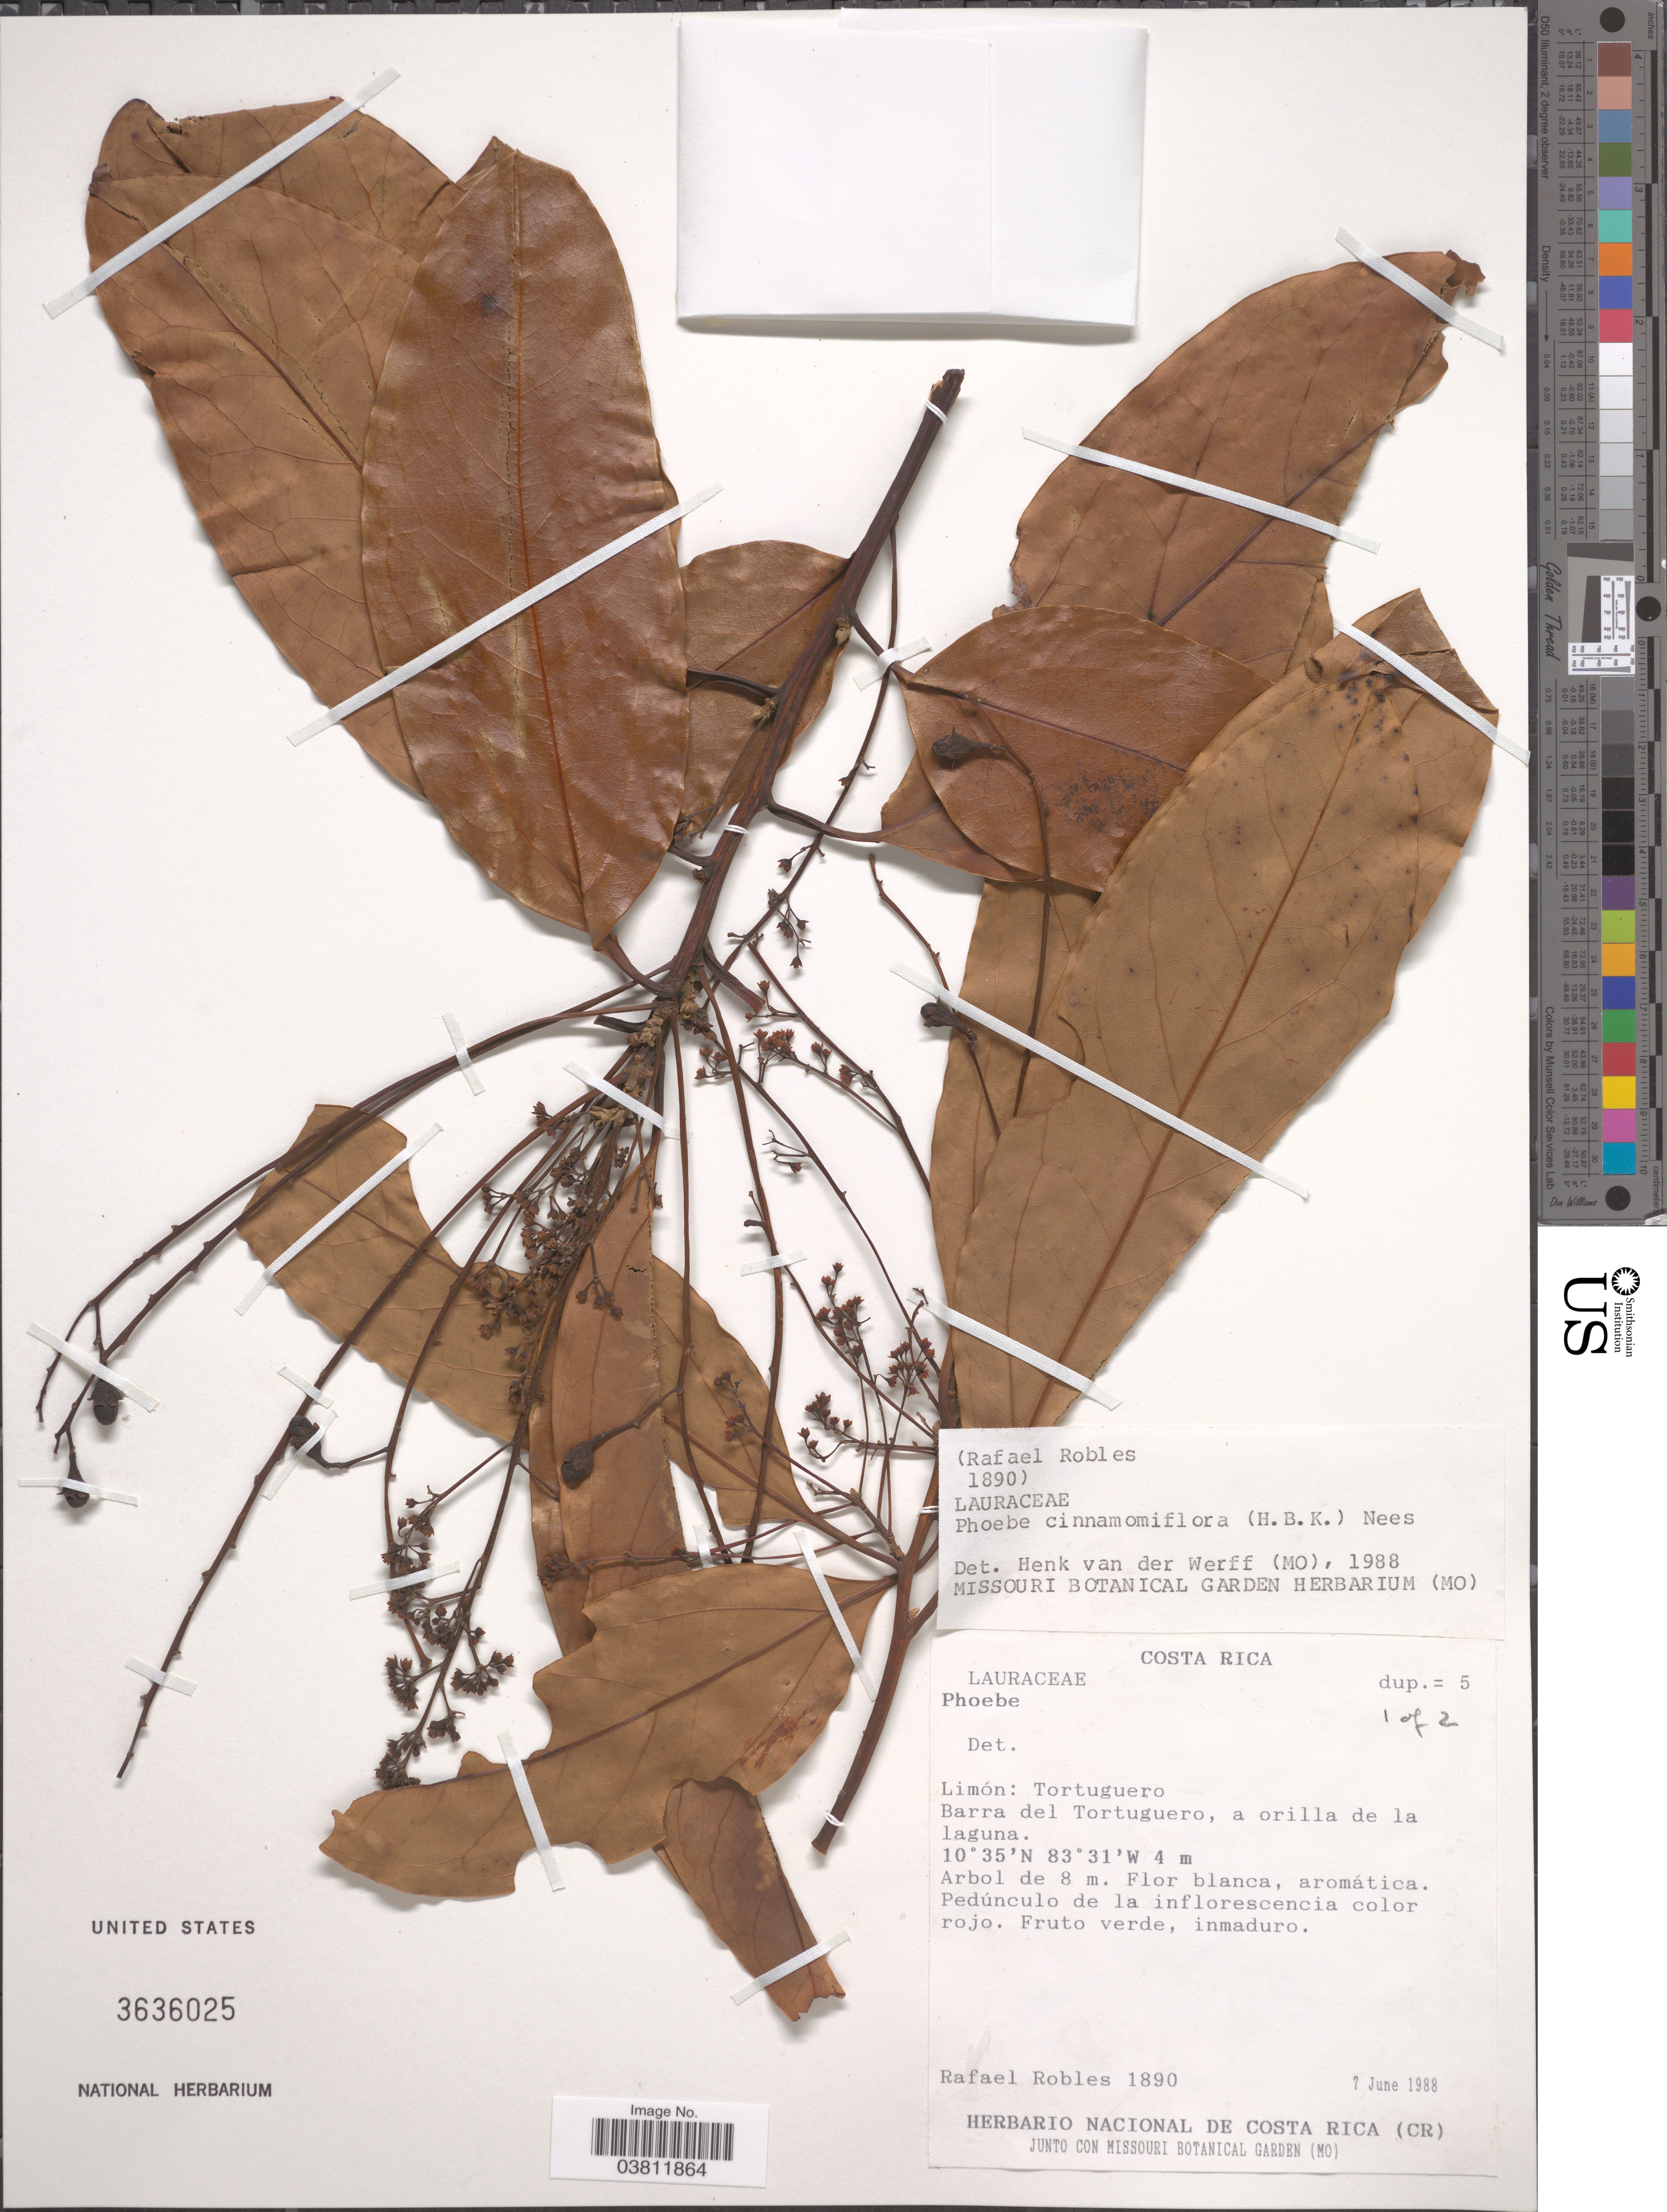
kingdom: Plantae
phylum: Tracheophyta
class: Magnoliopsida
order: Laurales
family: Lauraceae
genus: Phoebe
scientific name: Phoebe cinnamomifolia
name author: (Kunth) Nees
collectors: R. Robles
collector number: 1890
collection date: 1988-06-07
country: Costa Rica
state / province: Limón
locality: Tortuguero. Barra del Tortuguero, a orilla de la laguna.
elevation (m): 4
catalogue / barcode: US 3636025